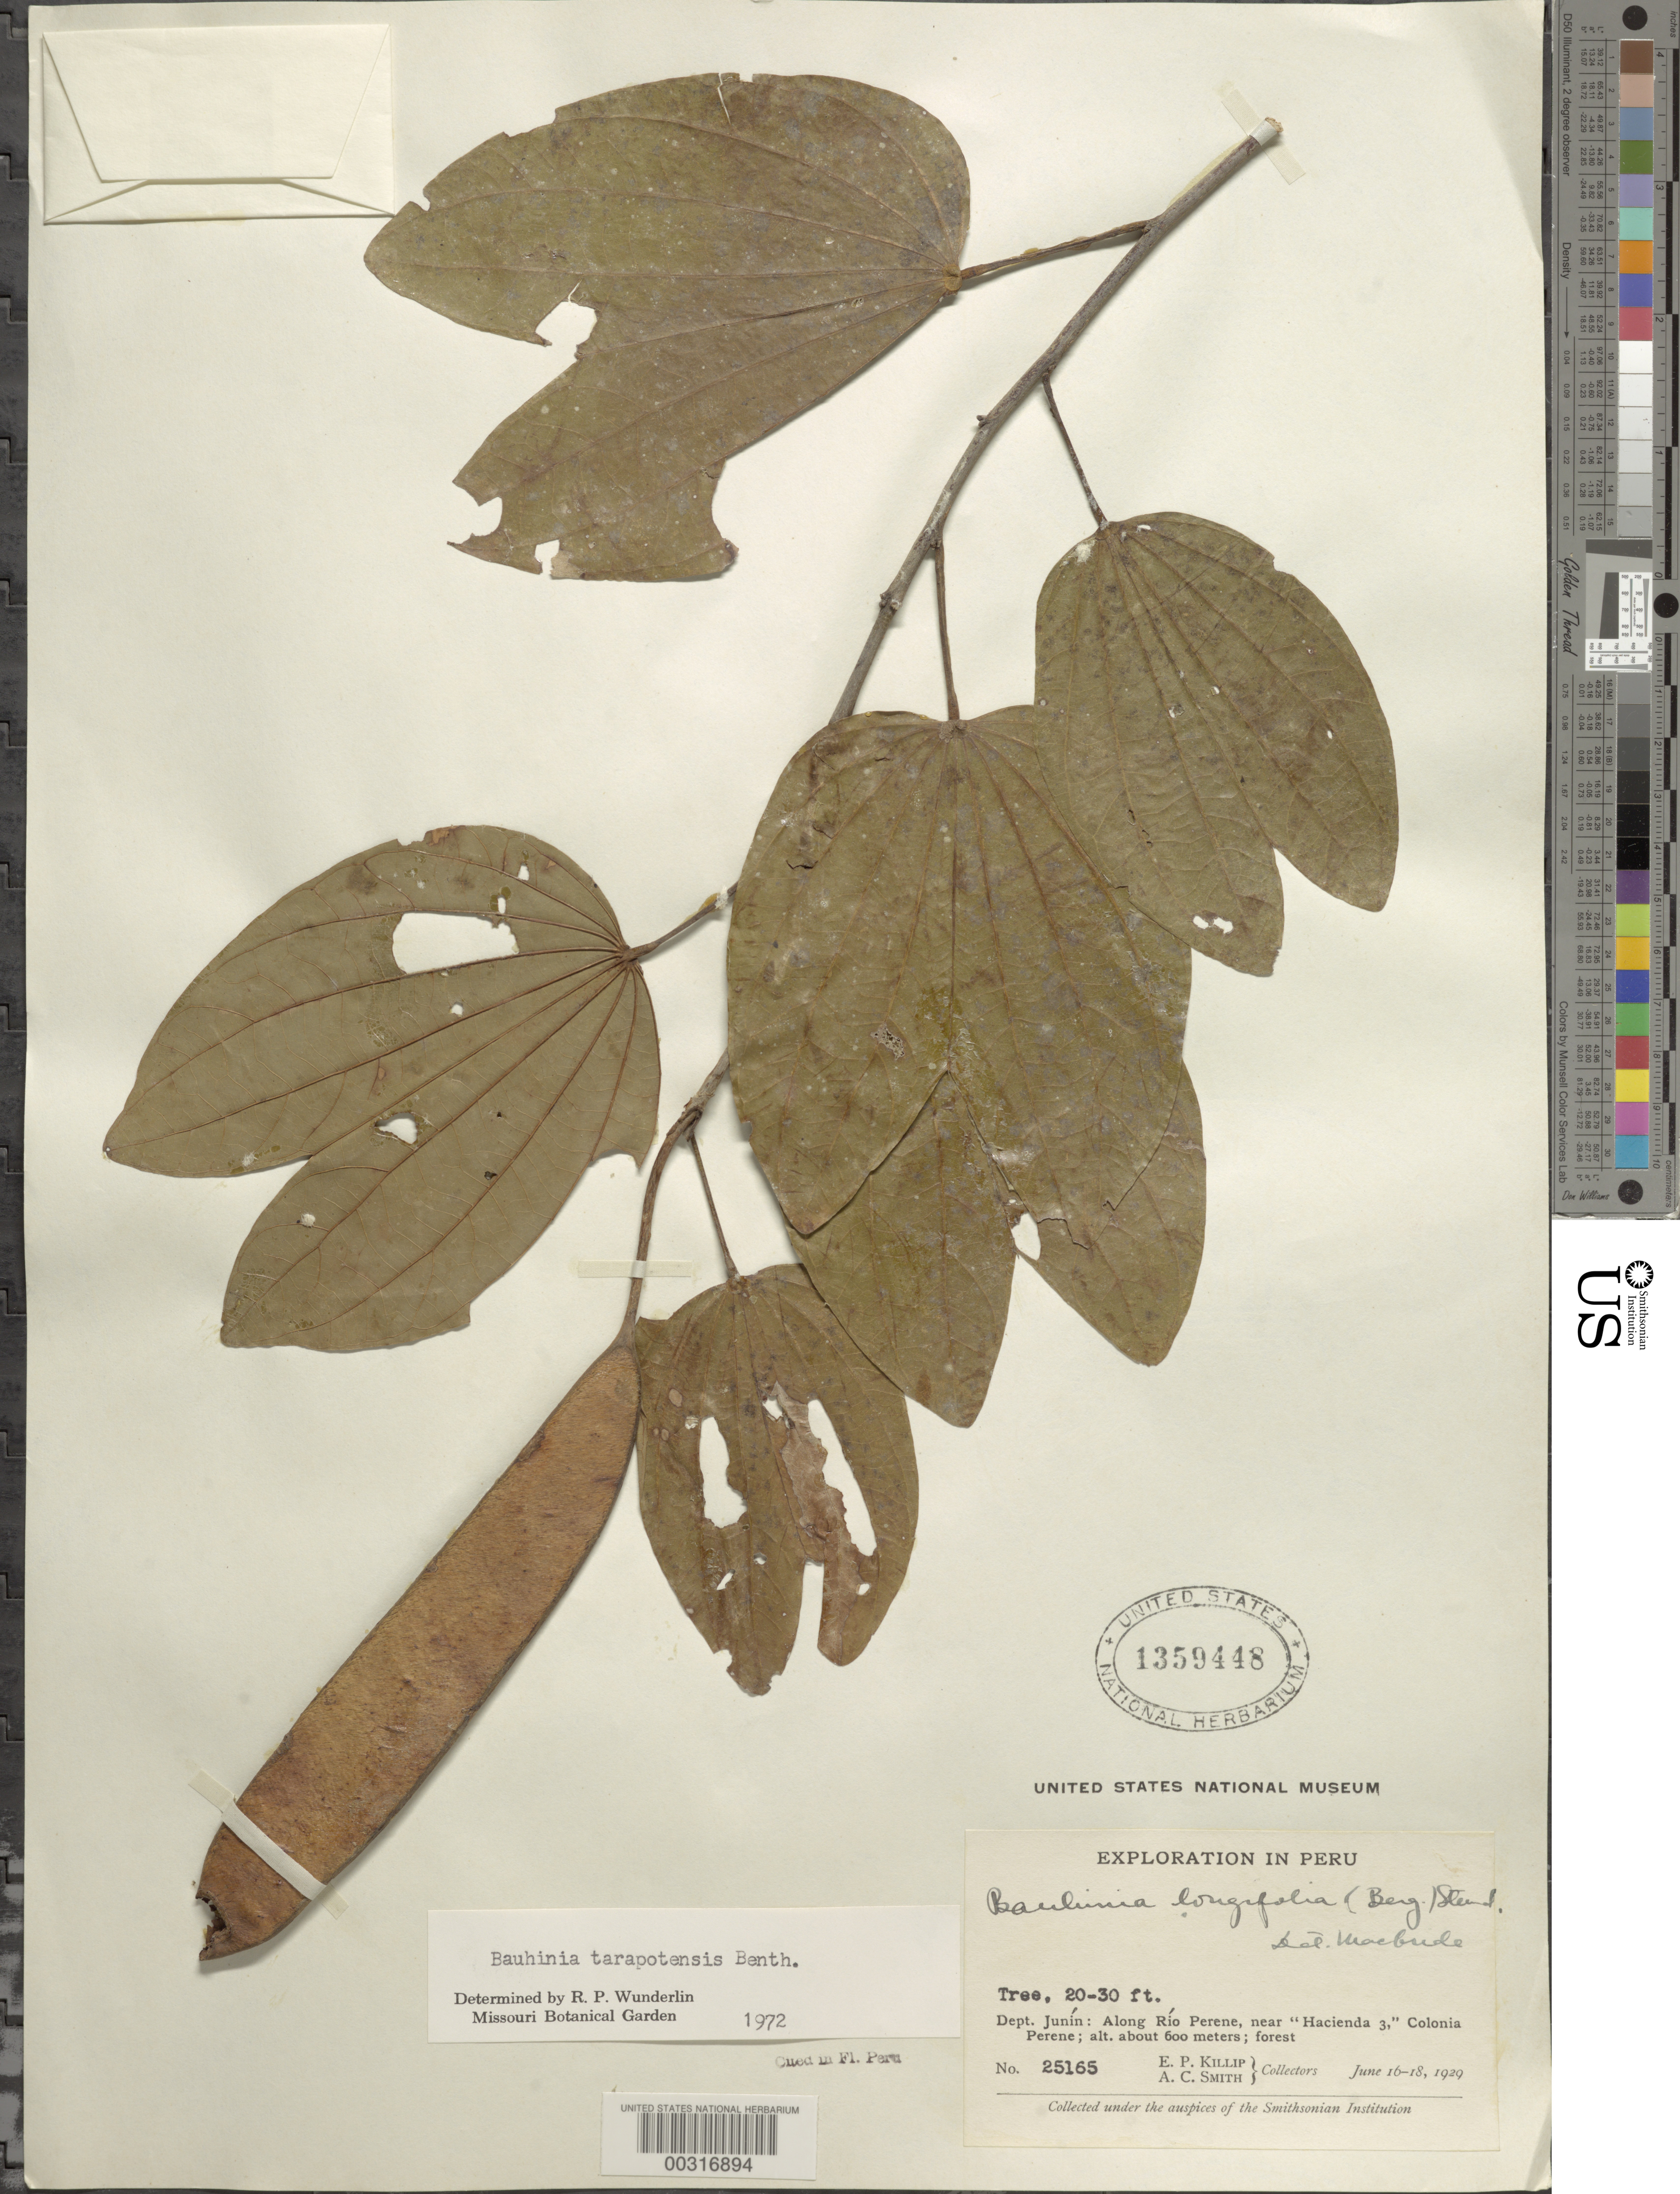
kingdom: Plantae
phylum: Tracheophyta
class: Magnoliopsida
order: Fabales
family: Fabaceae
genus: Bauhinia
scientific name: Bauhinia tarapotensis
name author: Benth.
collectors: E. P. Killip & A. C. Smith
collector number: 25165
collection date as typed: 16 Jun 1929 to 18 Jun 1929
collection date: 1929-06-16/1929-06-18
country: Peru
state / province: Junín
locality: Along rio perene, near "hacienda 3", colonia perene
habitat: Forest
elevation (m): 600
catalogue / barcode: US 1359448